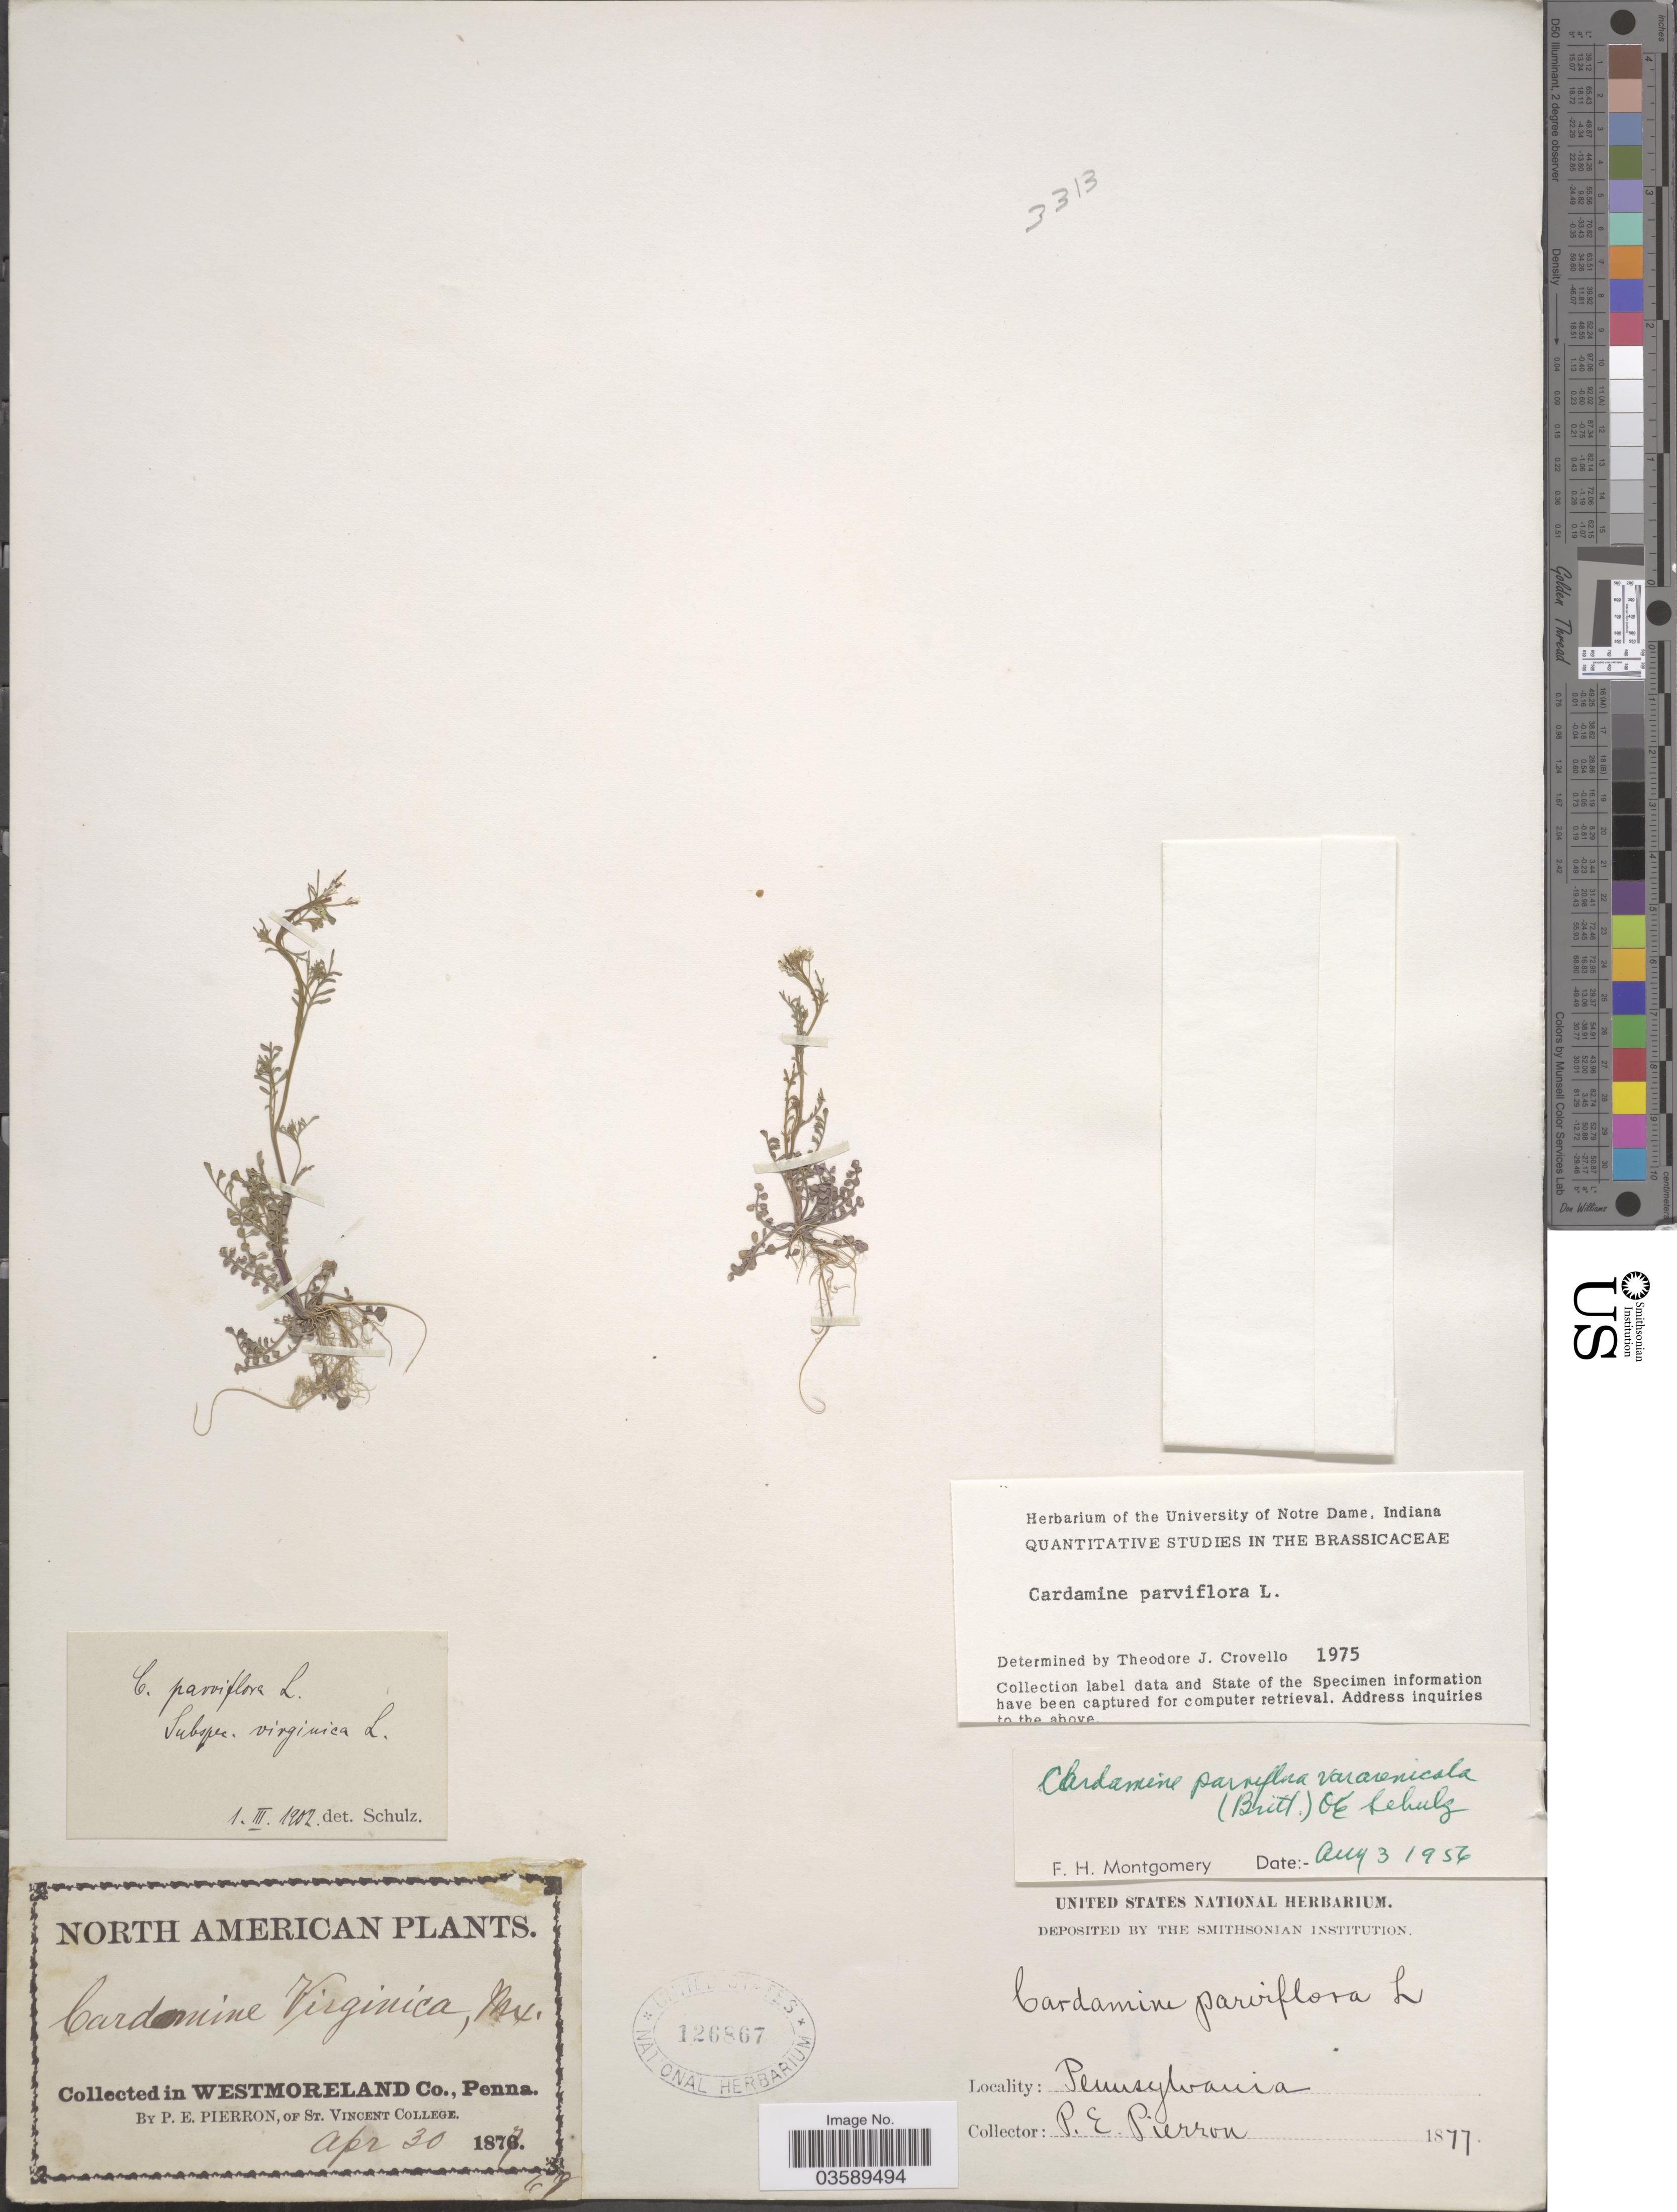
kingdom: Plantae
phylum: Tracheophyta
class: Magnoliopsida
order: Brassicales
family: Brassicaceae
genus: Cardamine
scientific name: Cardamine parviflora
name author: L.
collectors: P. Pierron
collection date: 1877-04-30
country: United States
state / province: Pennsylvania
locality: Westmoreland Co.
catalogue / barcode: US 126867